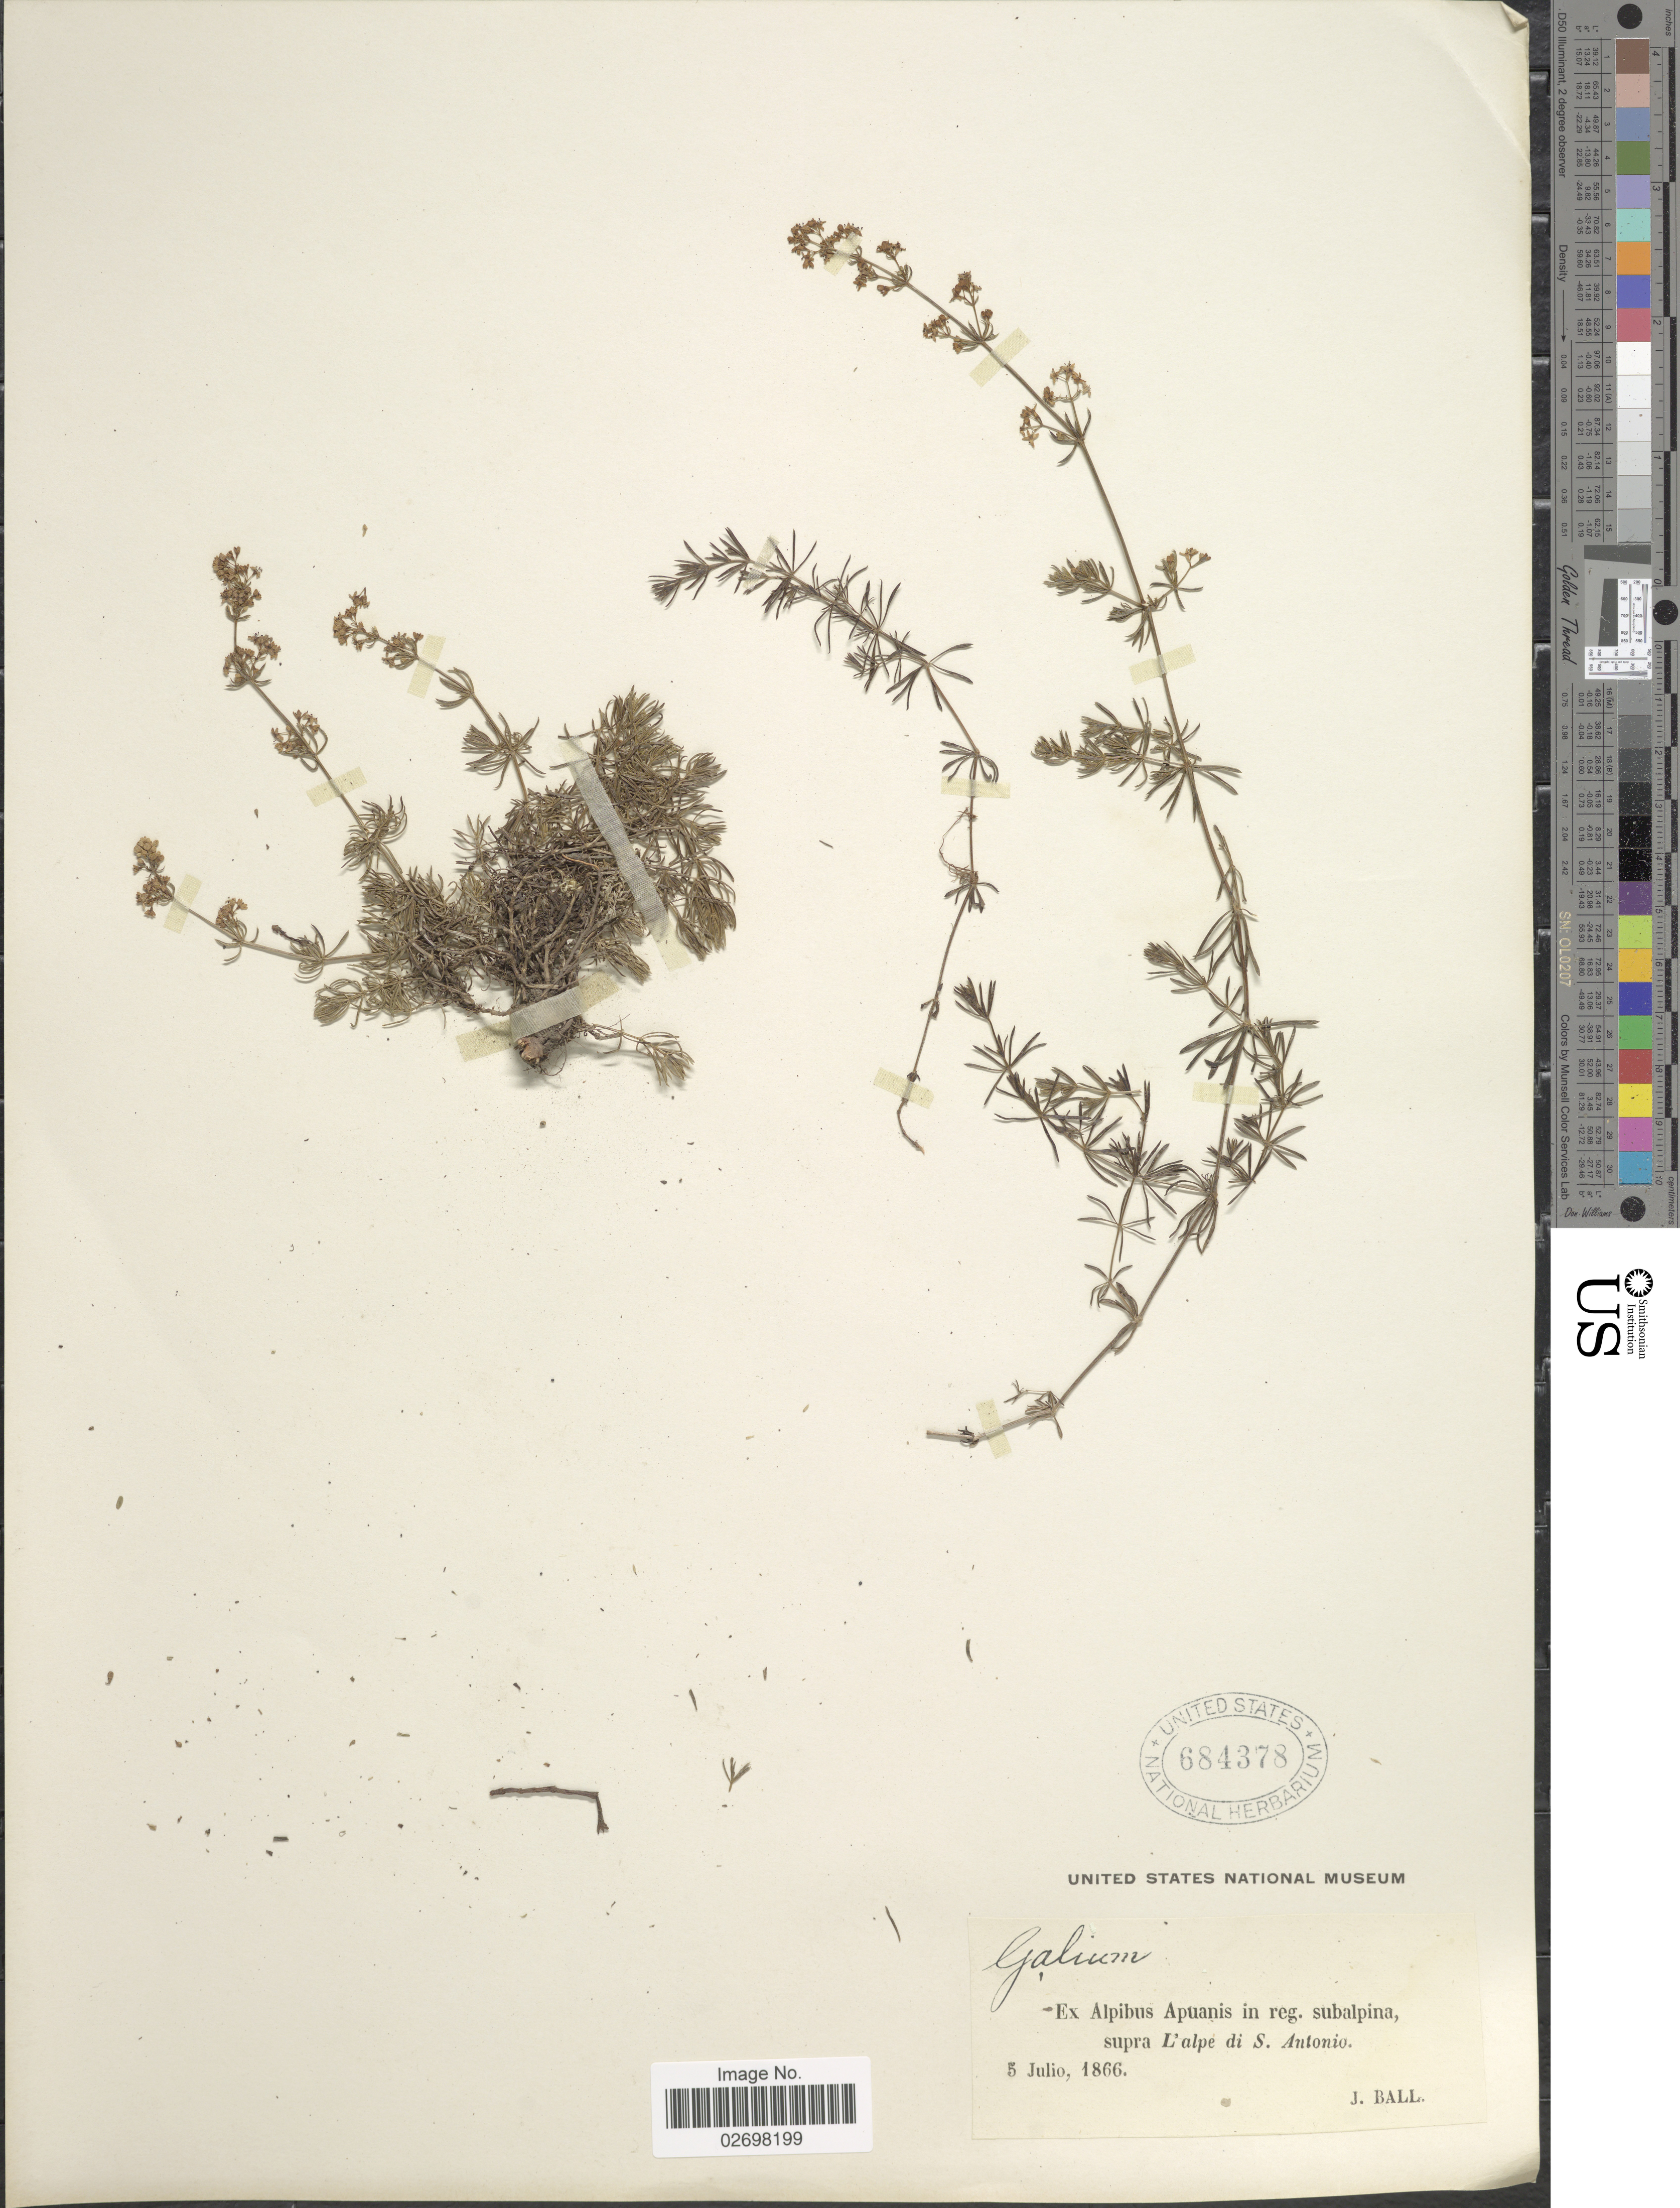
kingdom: Plantae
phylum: Tracheophyta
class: Magnoliopsida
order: Gentianales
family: Rubiaceae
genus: Galium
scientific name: Galium sp.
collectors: J. Ball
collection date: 1866-07-05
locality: Alpibus Apuanis in reg. subalpina, supra L'alpe di S. Antonio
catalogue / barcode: US 684378